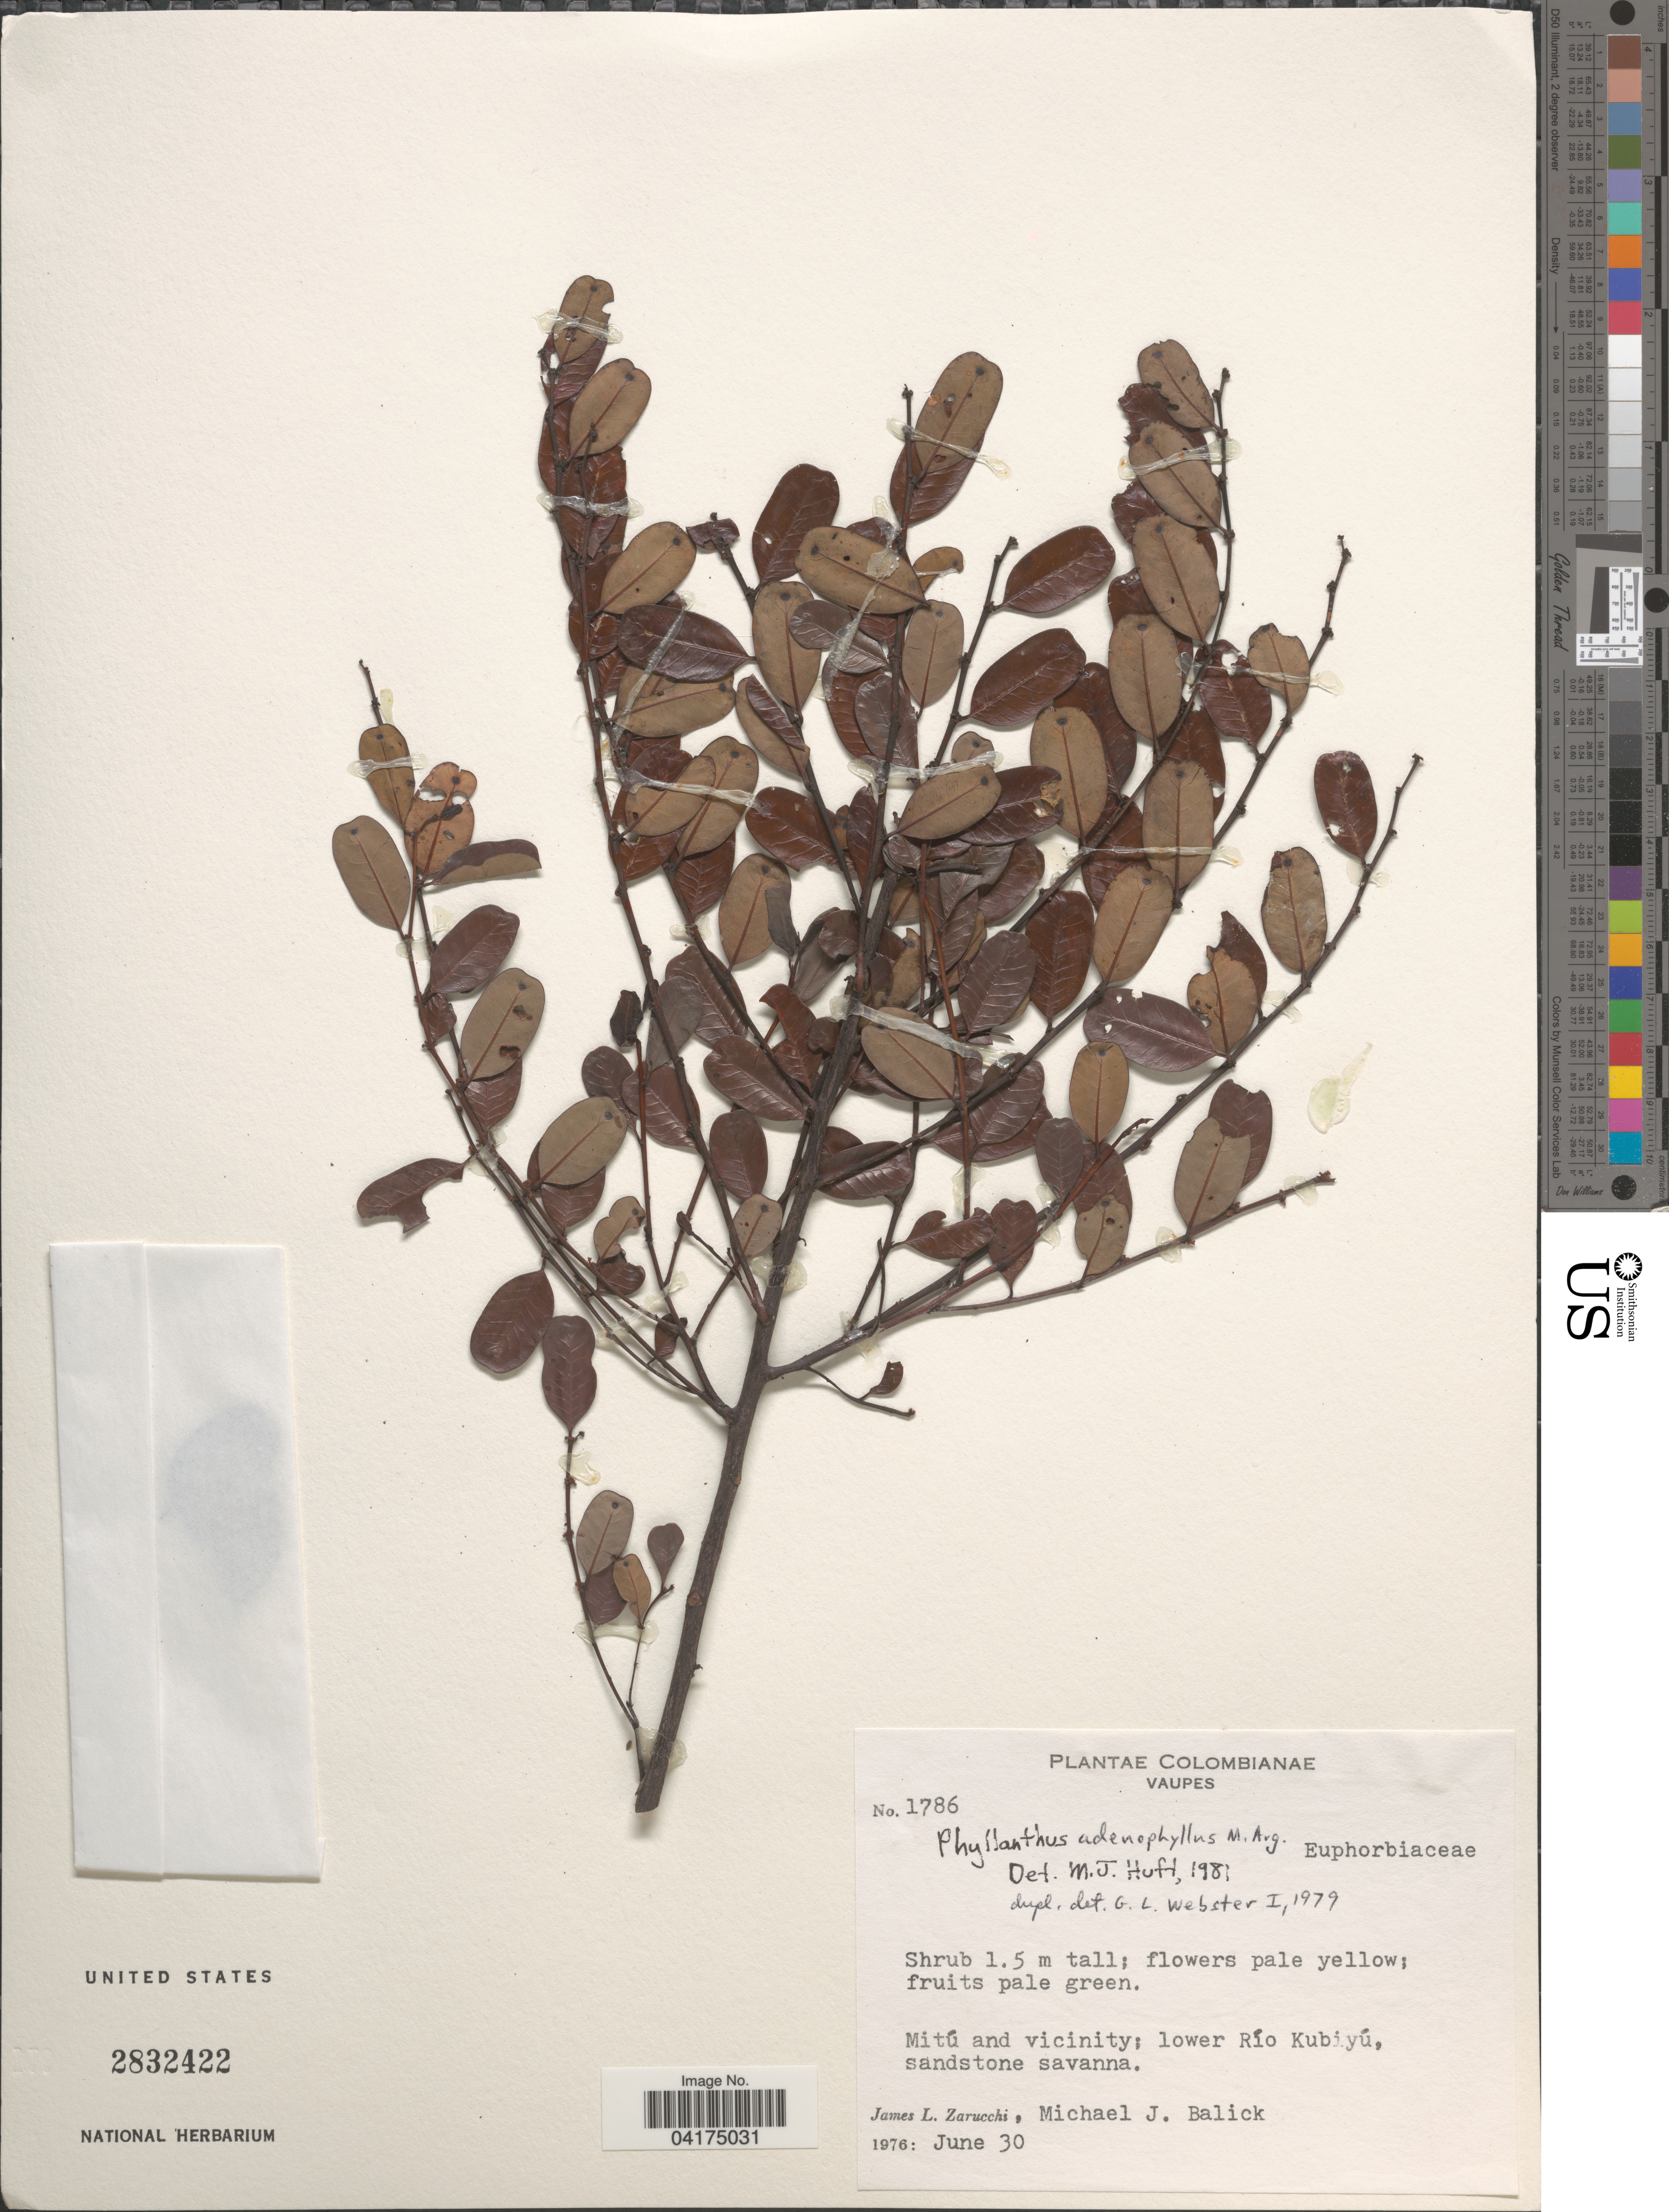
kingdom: Plantae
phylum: Tracheophyta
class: Magnoliopsida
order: Malpighiales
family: Phyllanthaceae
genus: Phyllanthus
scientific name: Phyllanthus adenophyllus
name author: Müll. Arg.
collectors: J. L. Zarucchi & M. J. Balick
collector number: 1786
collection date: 1976-06-30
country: Colombia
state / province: Vaupés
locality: Mitú and vicinity; lower Río Kubiyú.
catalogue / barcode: US 2832422